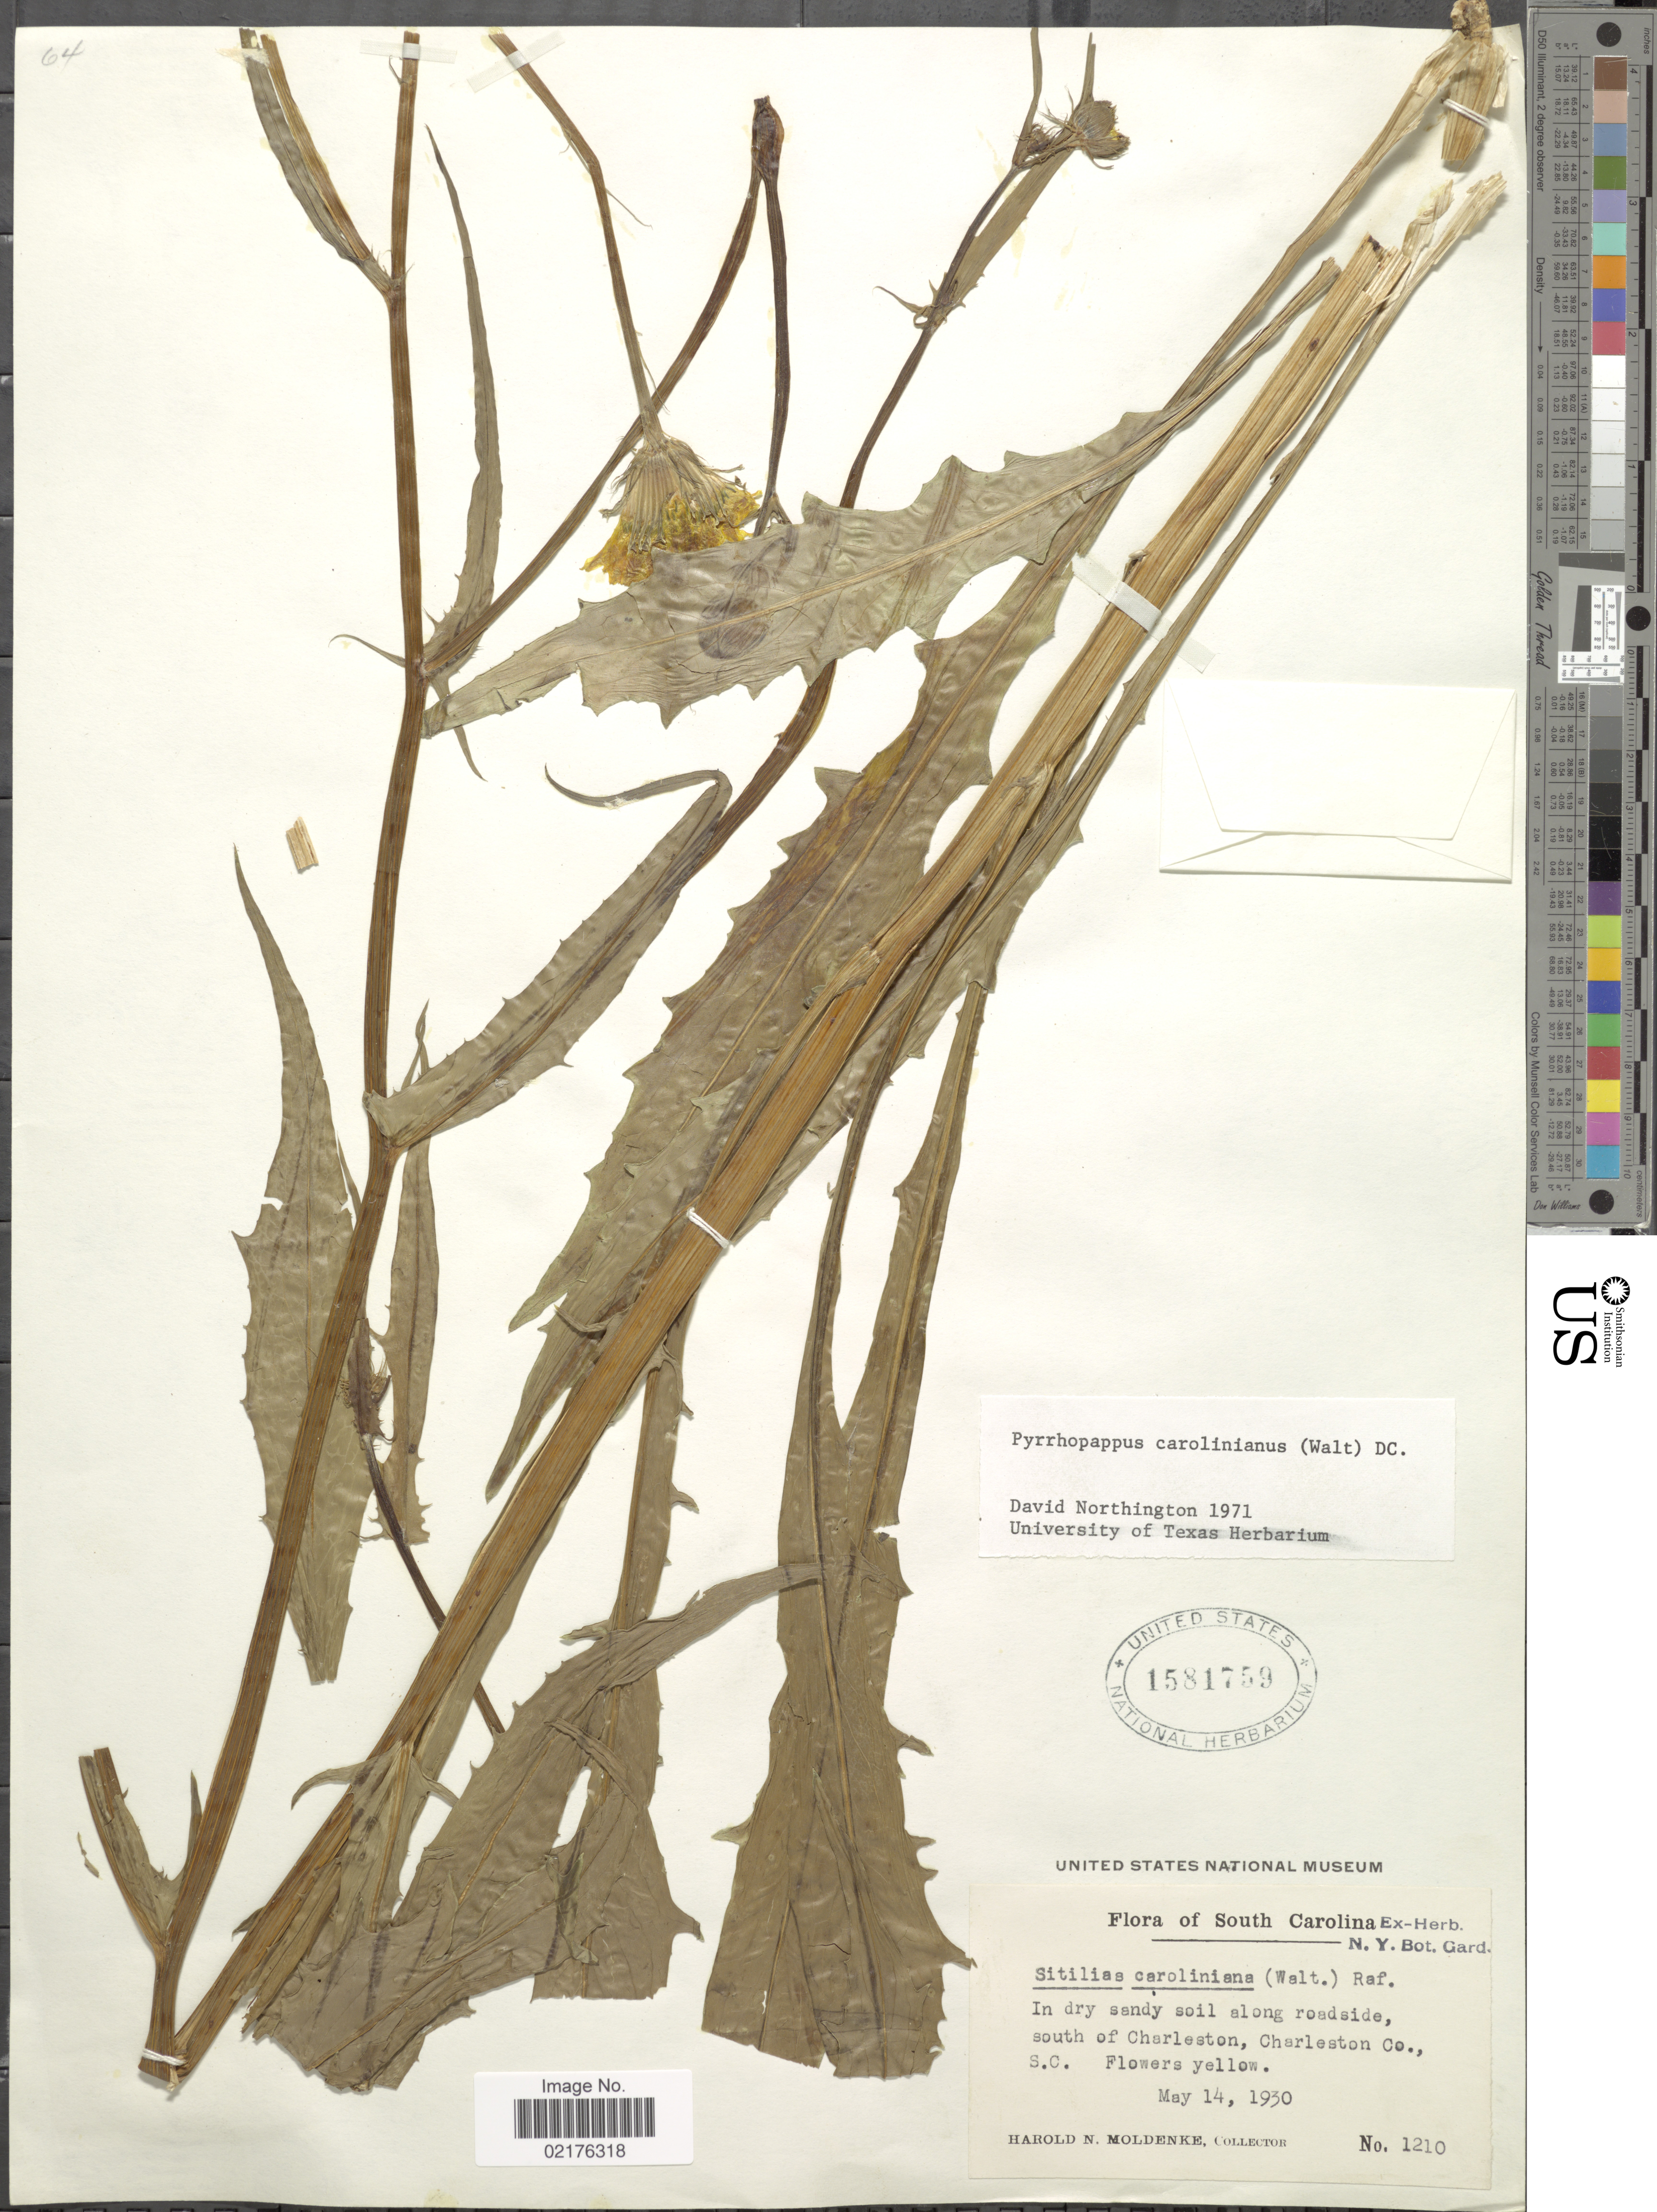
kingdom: Plantae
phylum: Tracheophyta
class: Magnoliopsida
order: Asterales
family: Asteraceae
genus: Pyrrhopappus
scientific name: Pyrrhopappus carolinianus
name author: (Walter) DC.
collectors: H. N. Moldenke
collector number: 1210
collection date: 1930-05-14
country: United States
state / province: South Carolina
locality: South Carolina, In dry soil along roadside, south of Charleston, Charleston Co., S.C.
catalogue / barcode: US 1581759